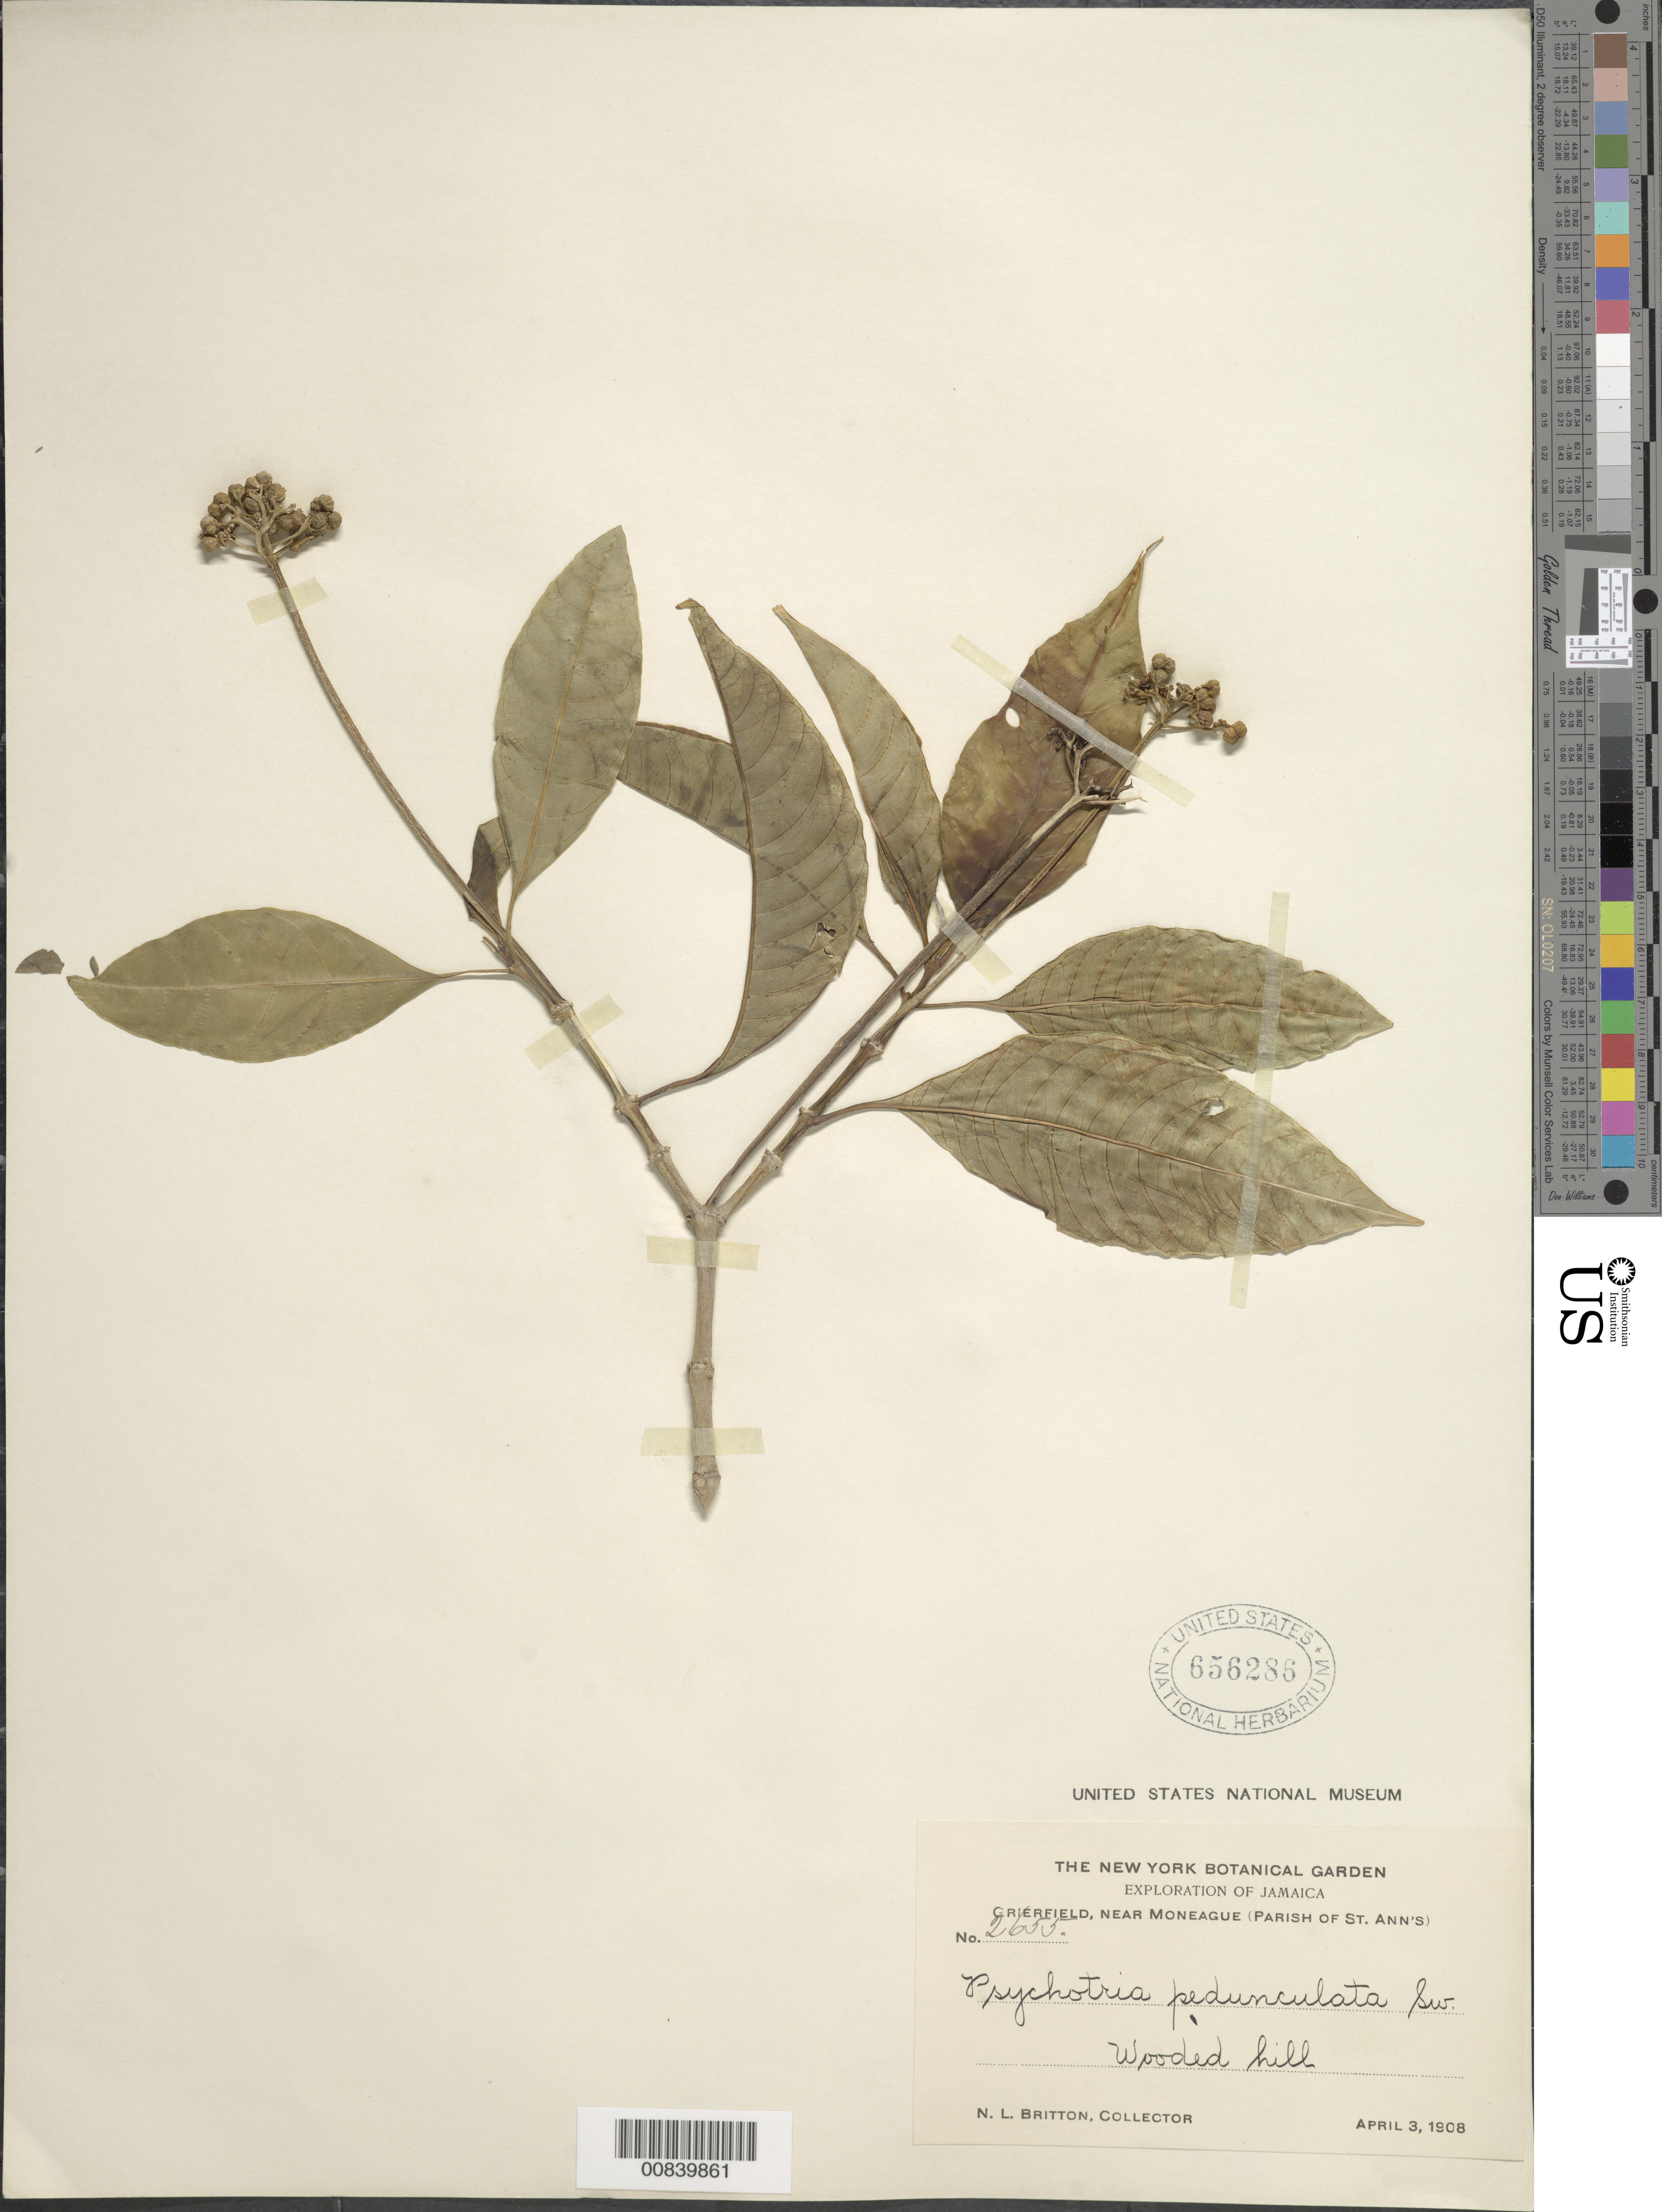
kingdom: Plantae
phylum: Tracheophyta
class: Magnoliopsida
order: Gentianales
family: Rubiaceae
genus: Psychotria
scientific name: Psychotria pendunculata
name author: Sw.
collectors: N. Britton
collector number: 2655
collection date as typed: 03 Apr 1908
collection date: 1908-04-03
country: Jamaica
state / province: Saint Ann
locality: Grierfield, near Moneague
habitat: Wooded hill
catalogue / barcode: US 656286